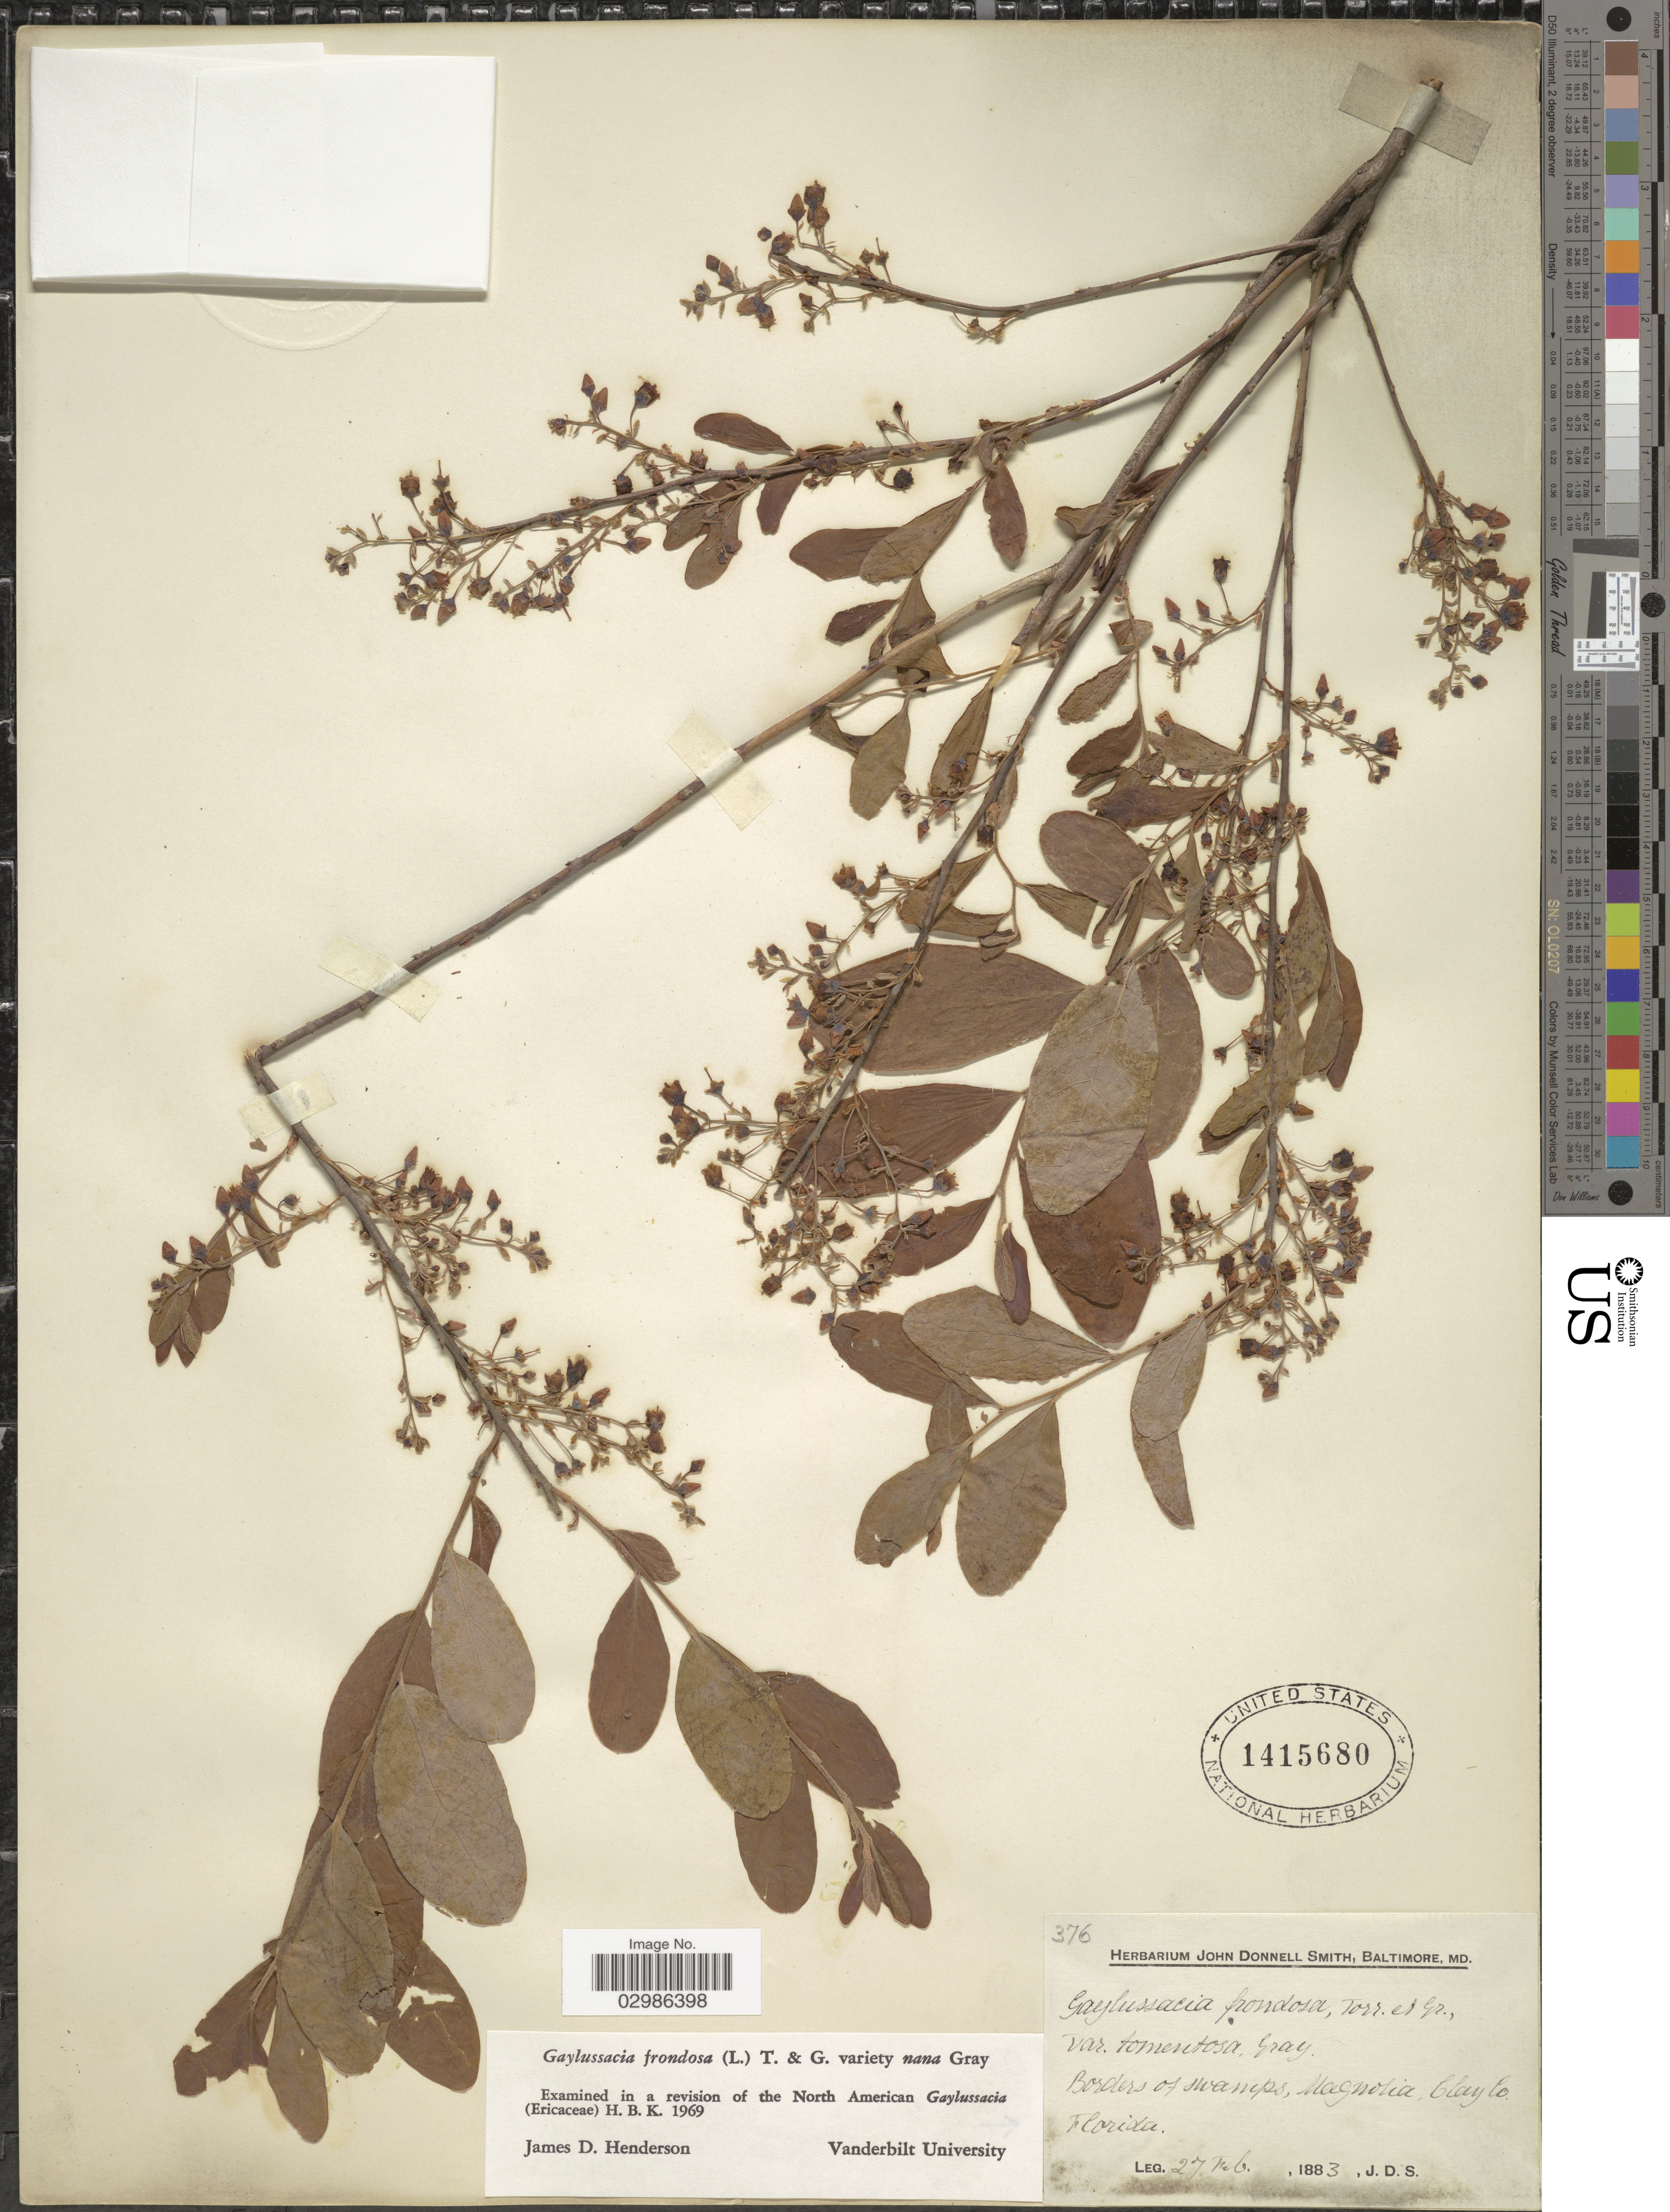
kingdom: Plantae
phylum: Tracheophyta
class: Magnoliopsida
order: Ericales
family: Ericaceae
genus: Gaylussacia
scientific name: Gaylussacia frondosa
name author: (L.) Torr. & A. Gray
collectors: J. Donnell Smith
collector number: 376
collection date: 1883-02-27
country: United States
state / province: Florida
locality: Borders of swamps, Magnolia, Clay Co.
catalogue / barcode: US 1415680